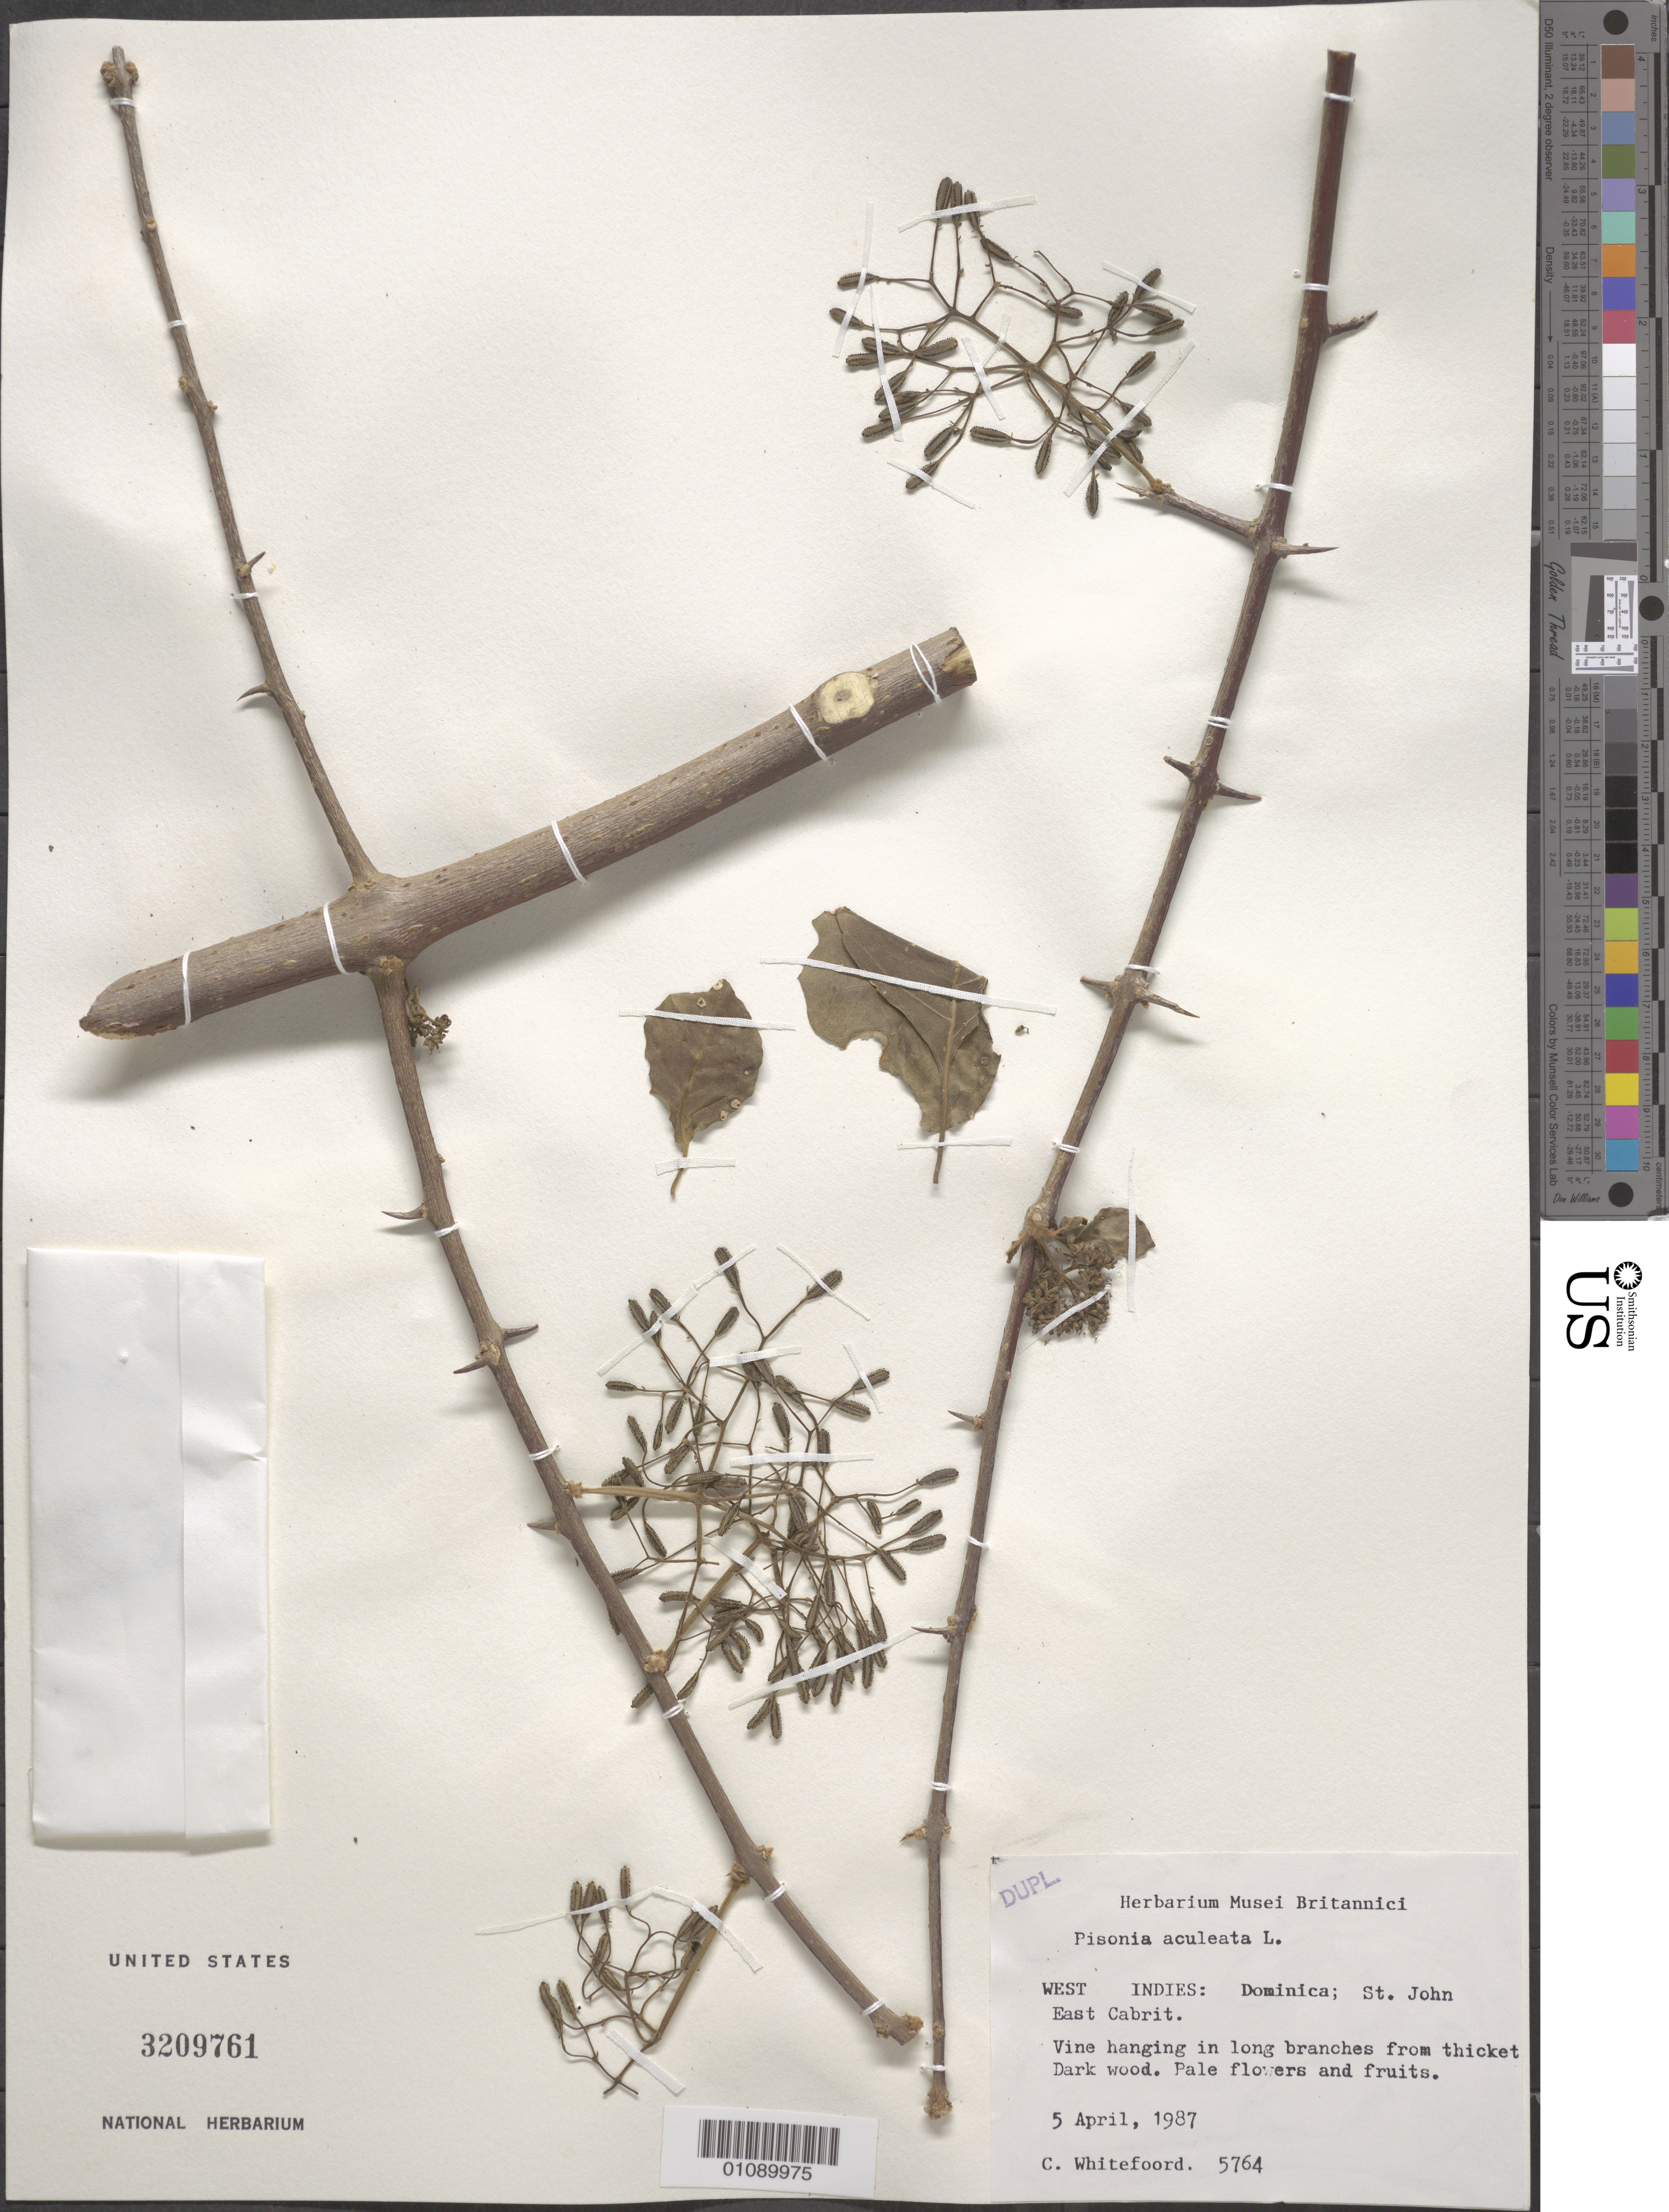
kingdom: Plantae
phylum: Tracheophyta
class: Magnoliopsida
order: Caryophyllales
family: Nyctaginaceae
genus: Pisonia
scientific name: Pisonia aculeata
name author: L.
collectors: C. Whitefoord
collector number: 5764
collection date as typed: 05 Apr 1987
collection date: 1987-04-05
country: Dominica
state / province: St. John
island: Dominica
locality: St. John, East Cabrit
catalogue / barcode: US 3209761